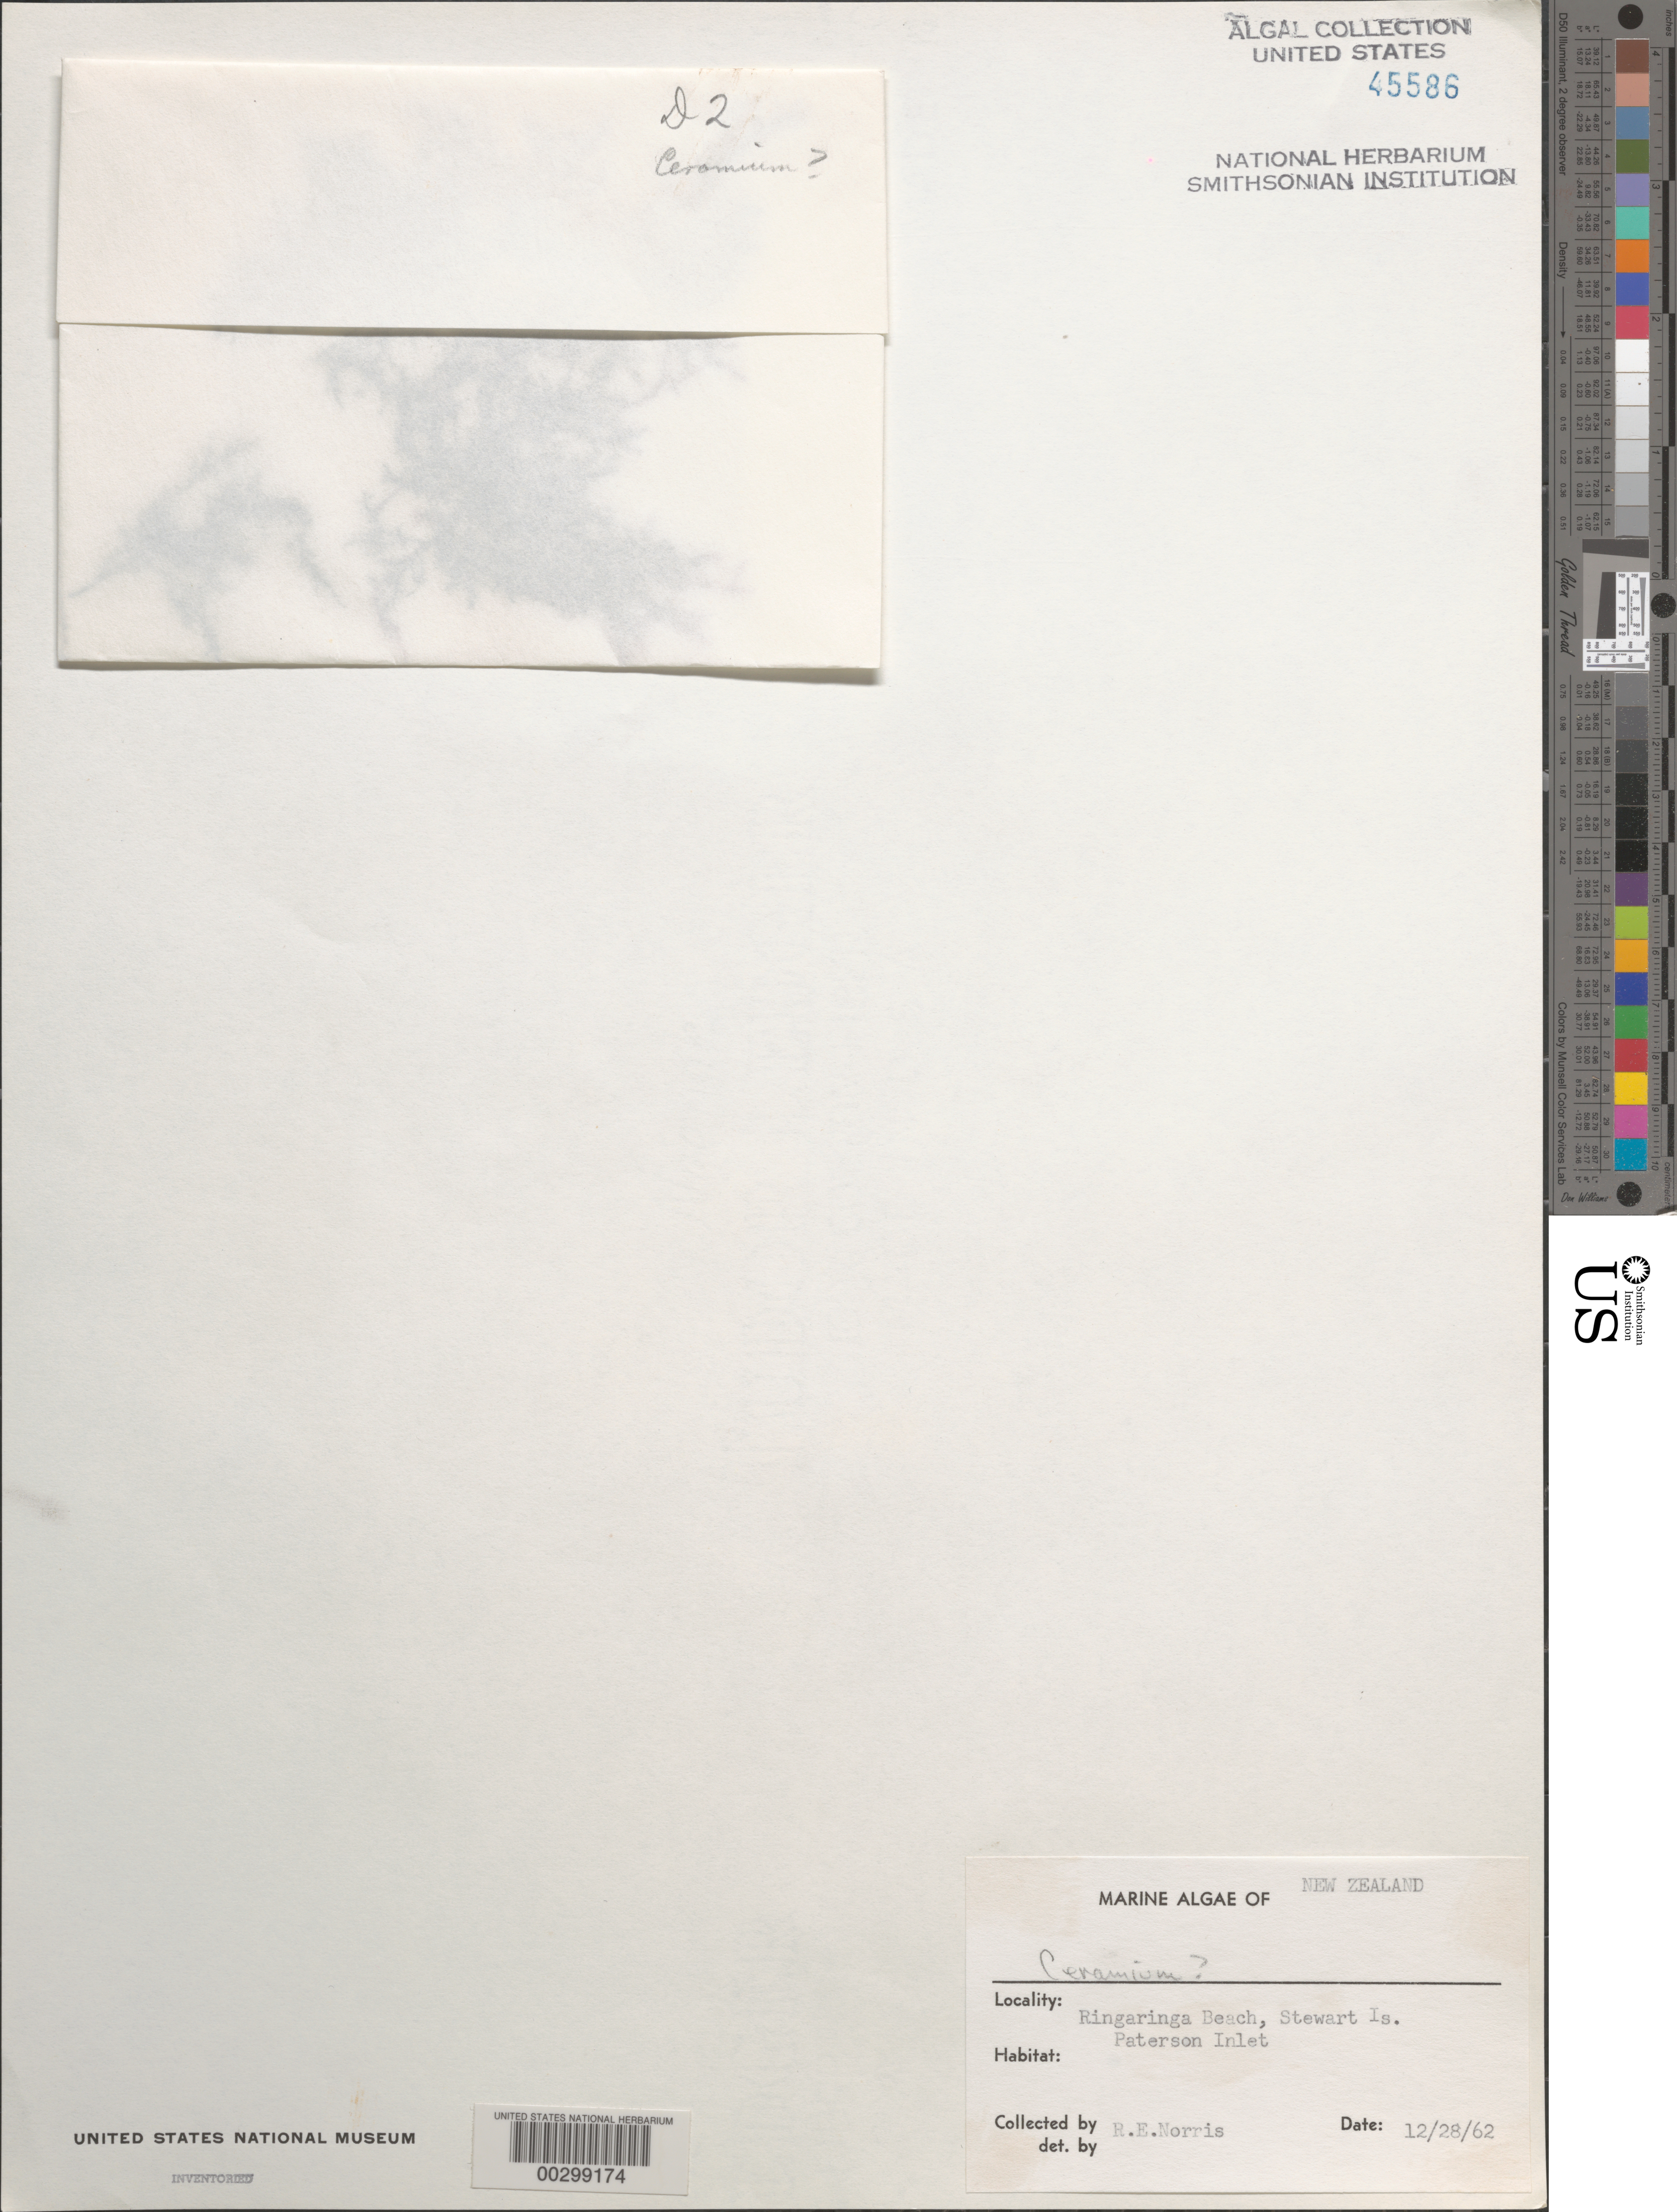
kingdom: Plantae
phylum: Rhodophyta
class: Florideophyceae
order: Ceramiales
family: Ceramiaceae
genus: Ceramium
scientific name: Ceramium sp.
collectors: R. E. Norris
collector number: D2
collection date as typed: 28 Dec 1962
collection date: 1962-12-28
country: New Zealand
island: Stewart Island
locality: Ringaringa Beach, Paterson Inlet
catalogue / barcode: US 45586